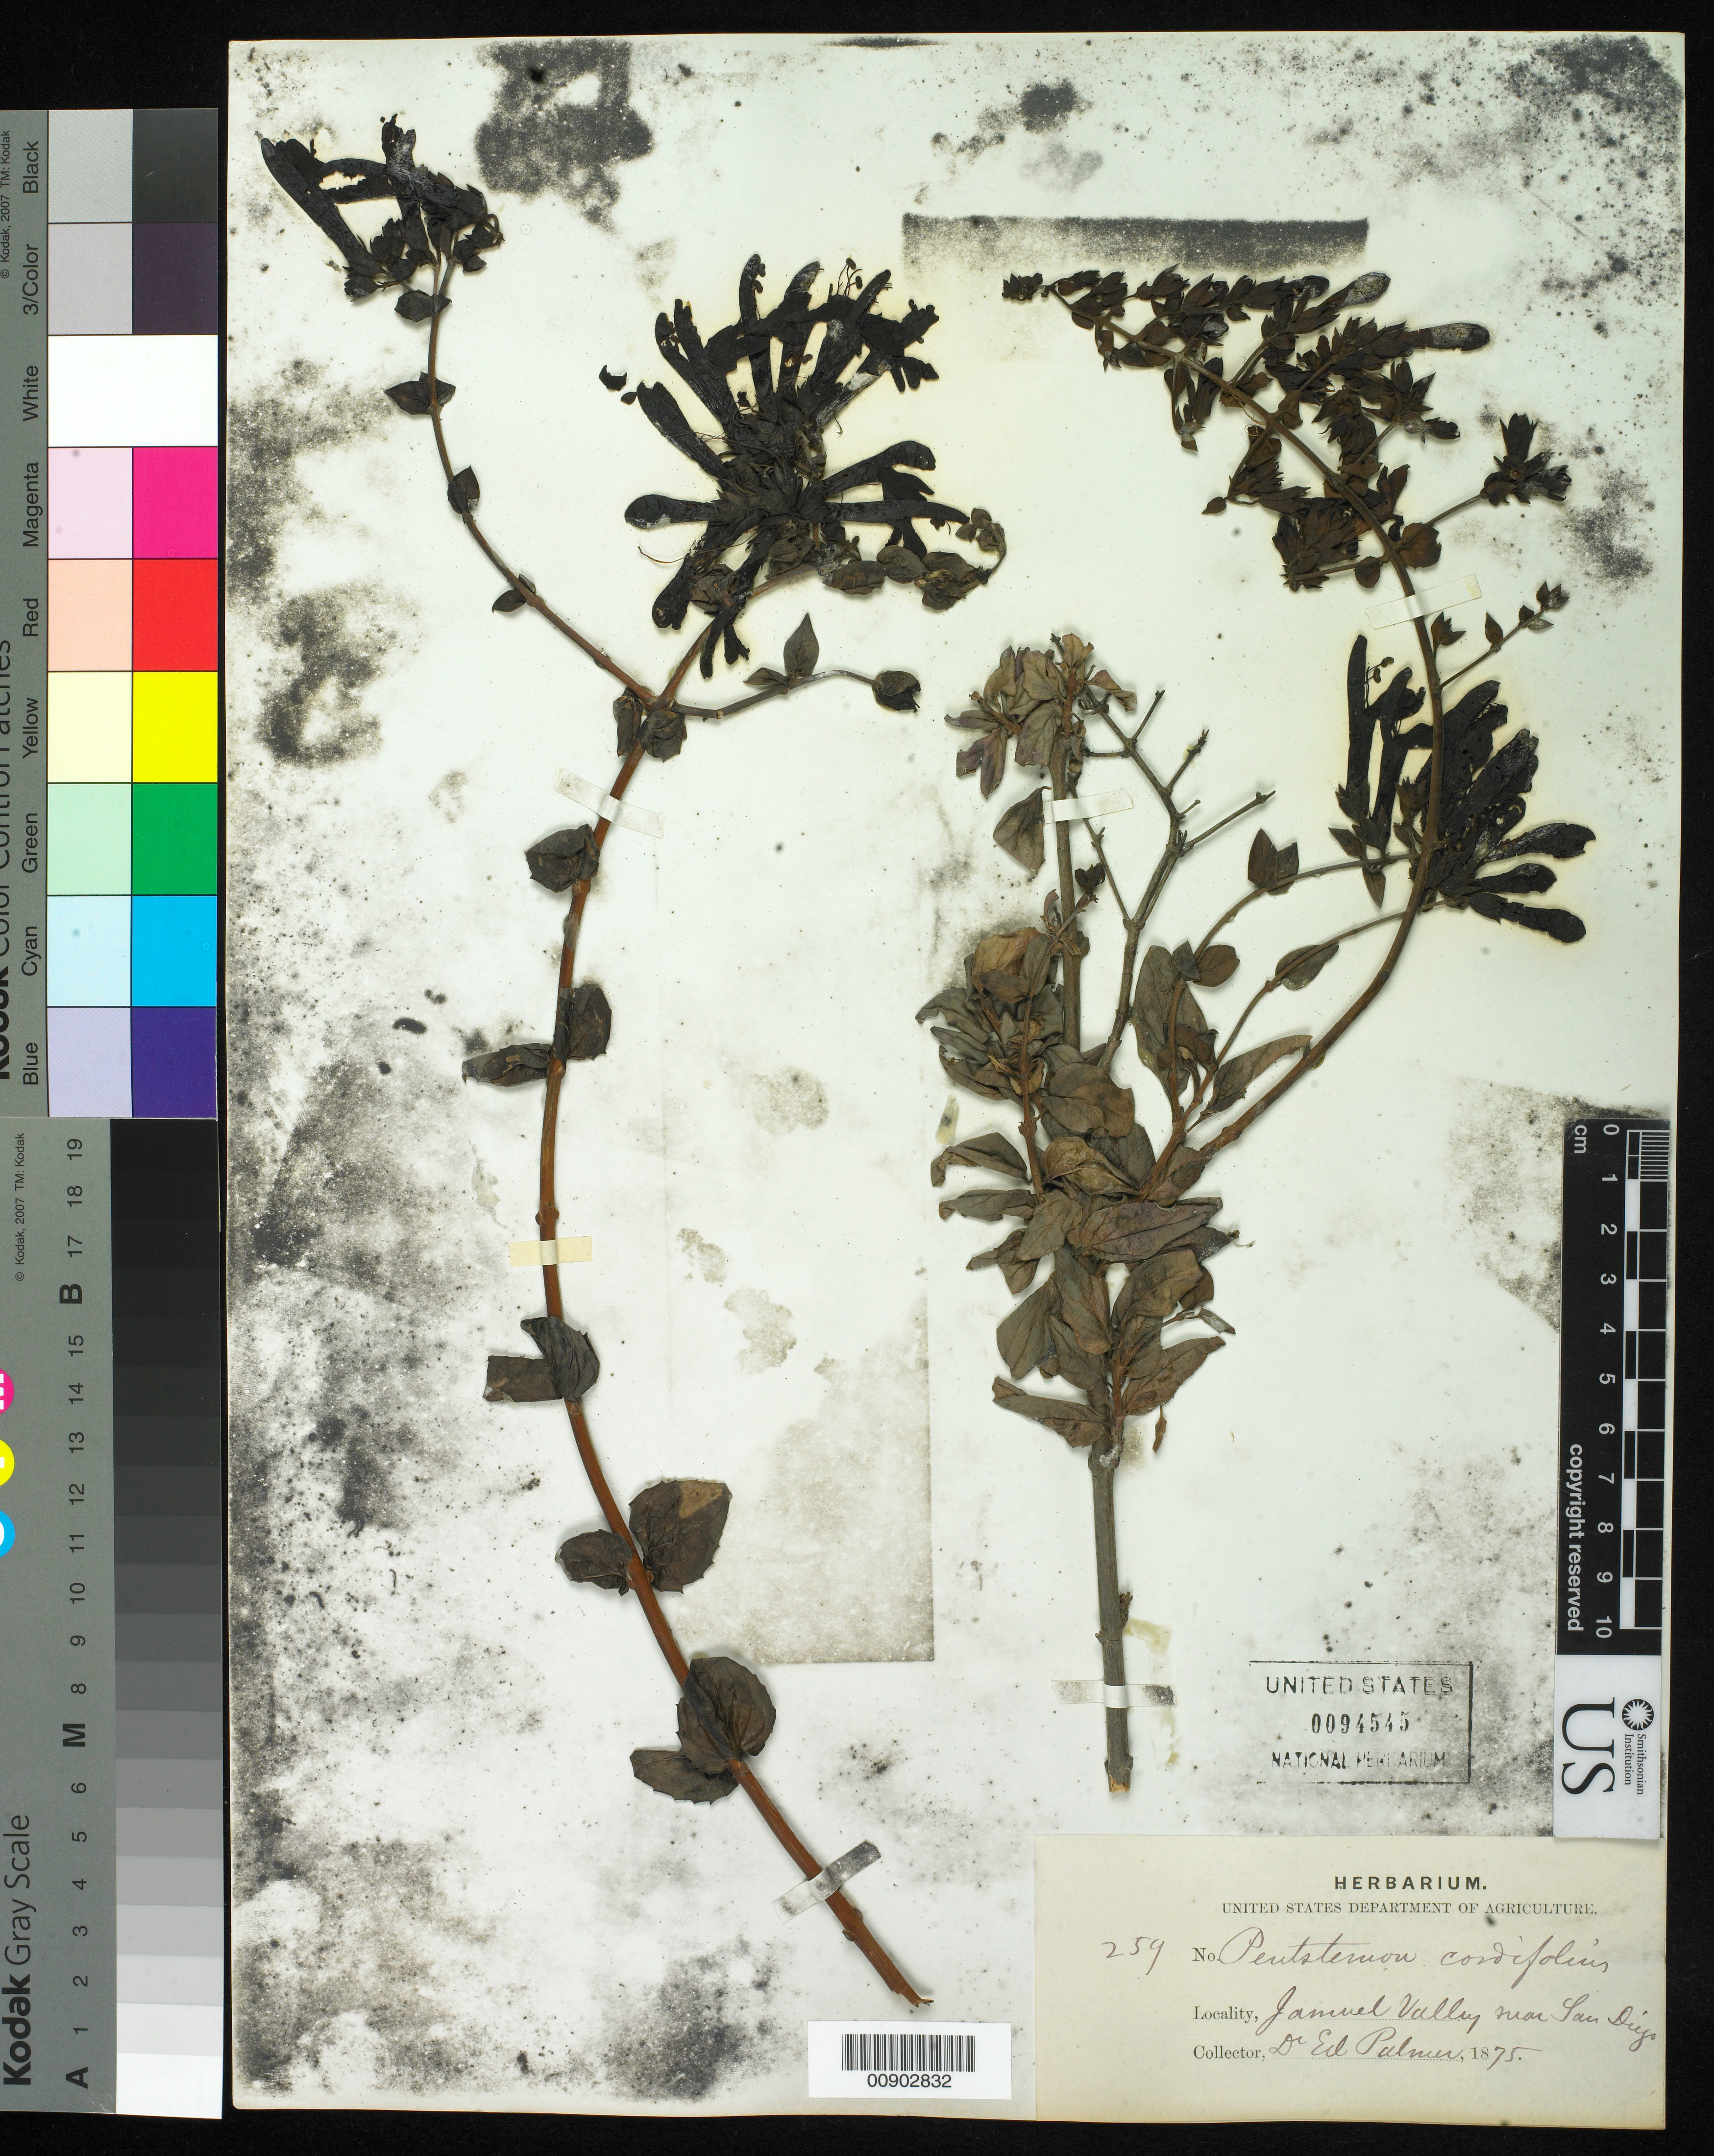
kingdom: Plantae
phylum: Tracheophyta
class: Magnoliopsida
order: Lamiales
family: Plantaginaceae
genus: Penstemon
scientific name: Penstemon cordifolius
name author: Benth.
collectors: E. Palmer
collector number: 259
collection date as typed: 1875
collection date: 1875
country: United States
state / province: California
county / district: San Diego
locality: Jamul Valley near San Diego, California.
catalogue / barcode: US 94545